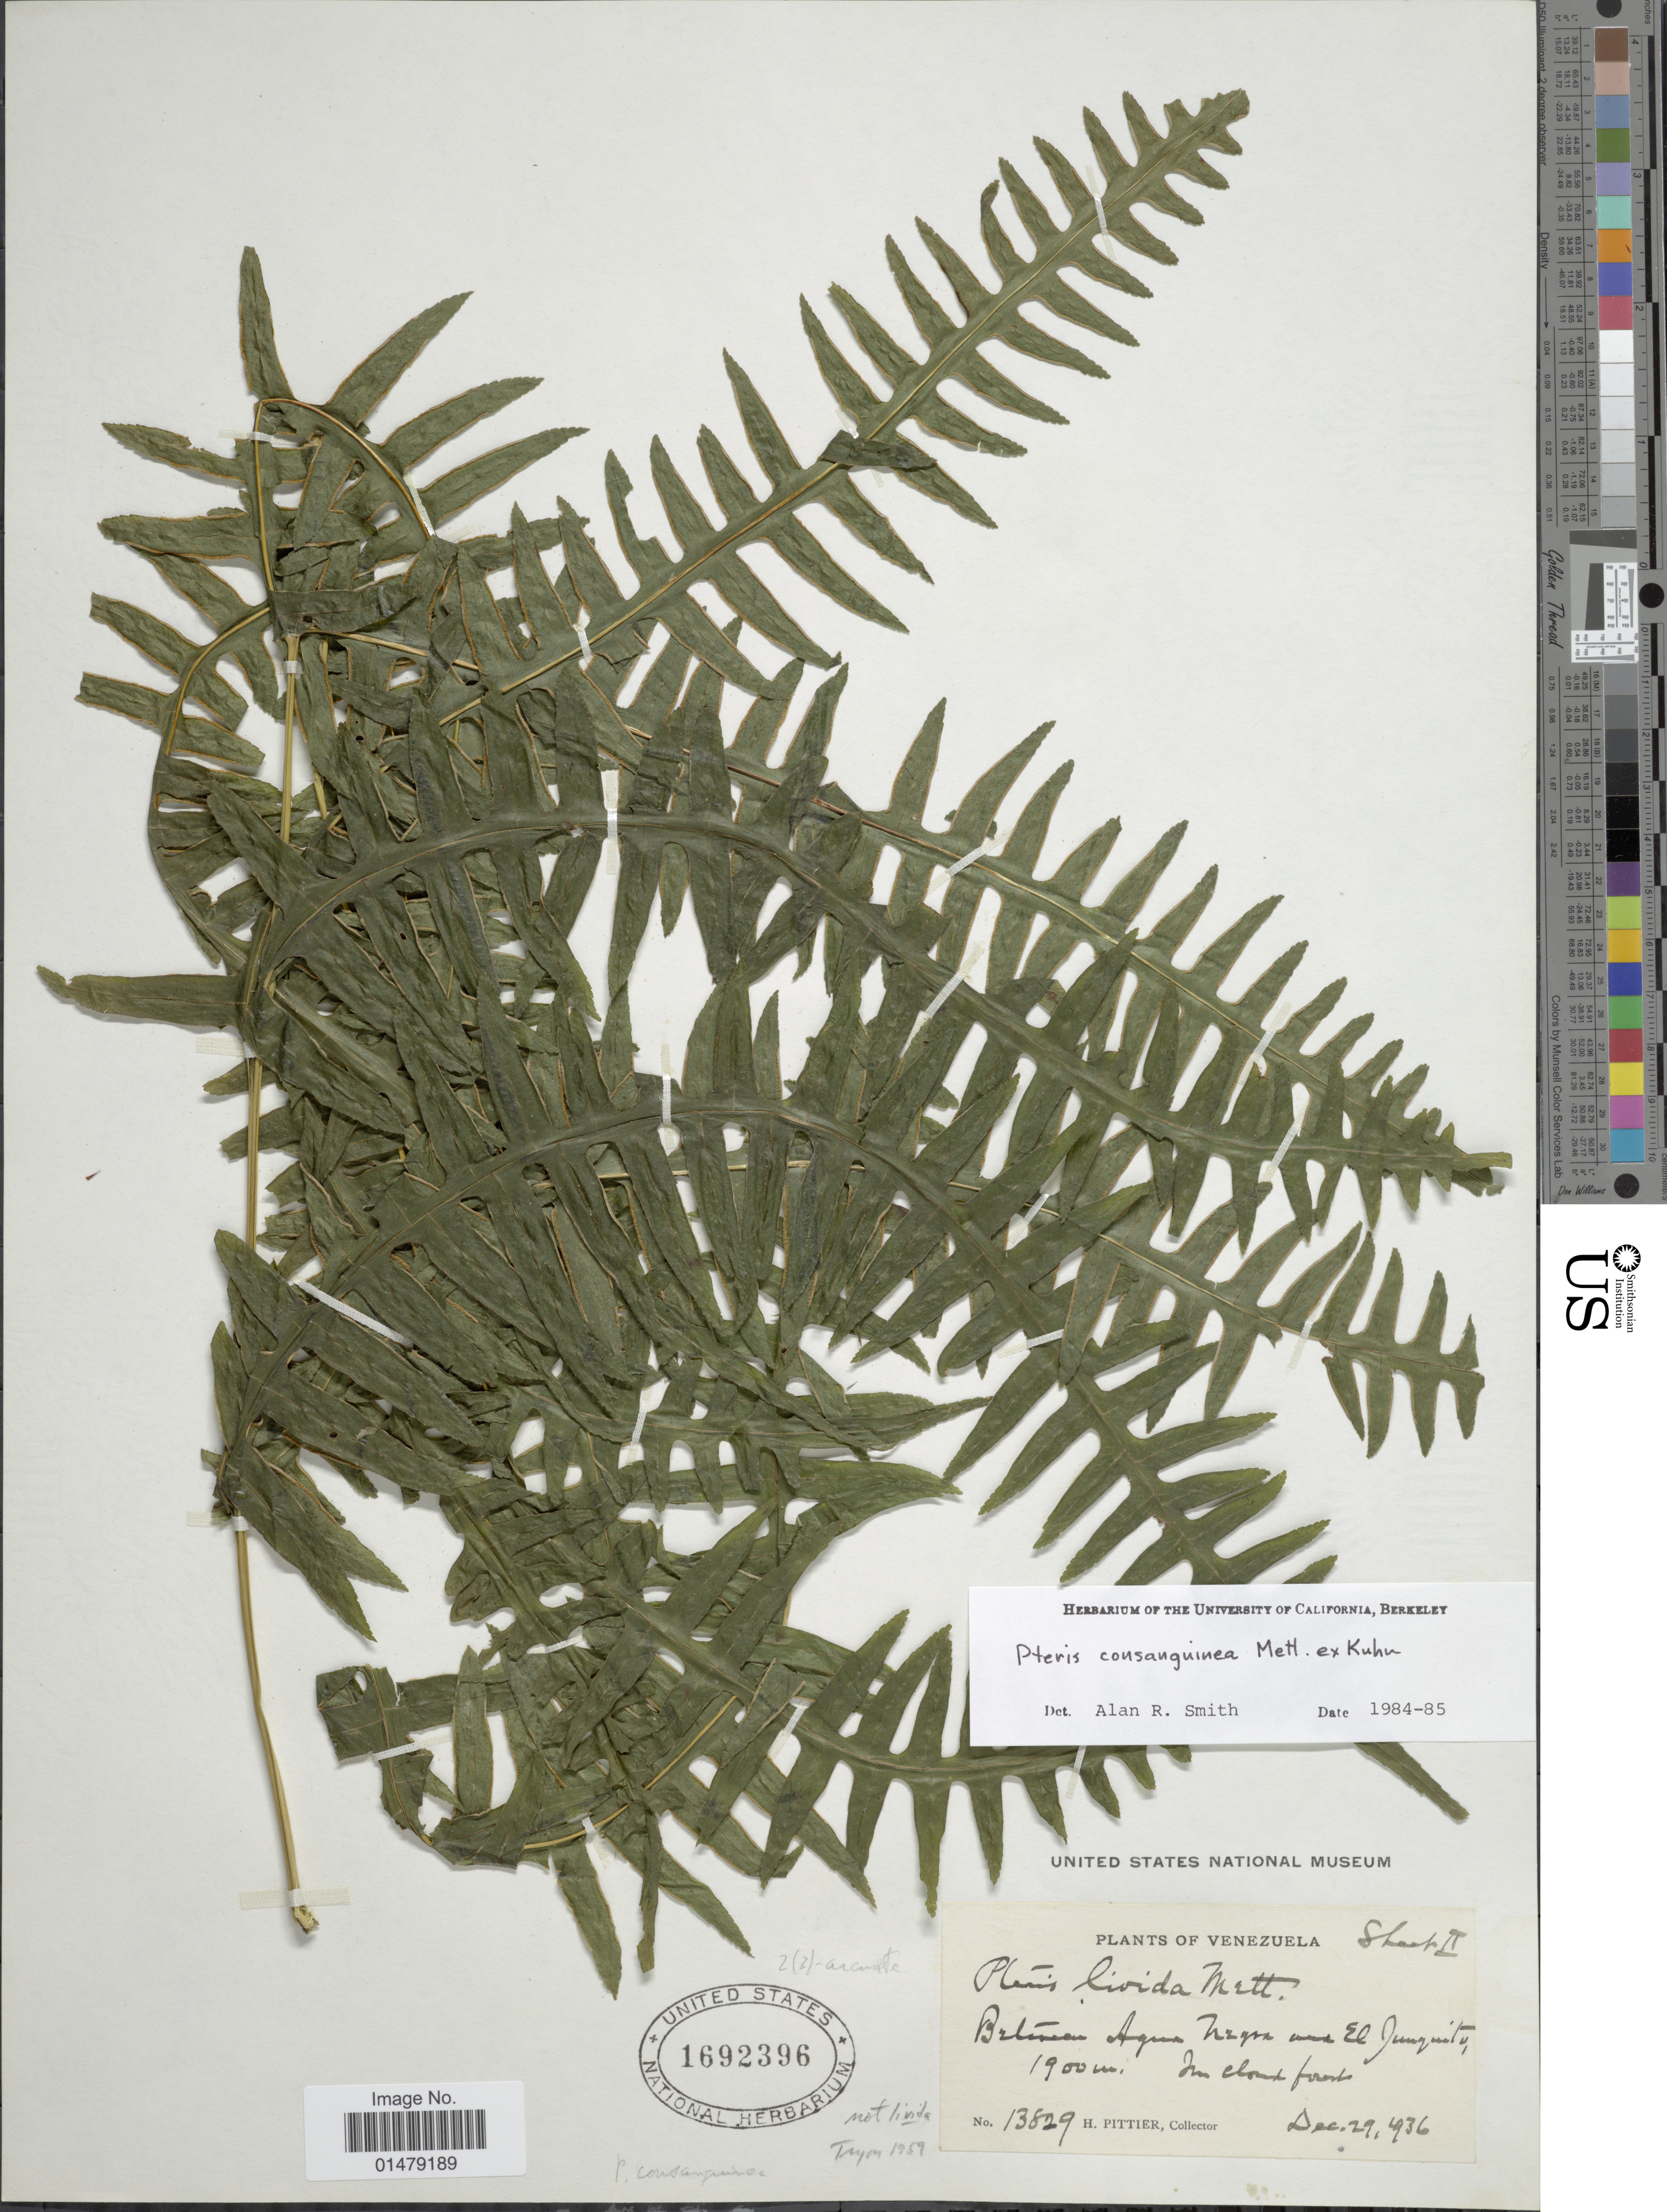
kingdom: Plantae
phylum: Tracheophyta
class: Polypodiopsida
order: Polypodiales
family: Pteridaceae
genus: Pteris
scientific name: Pteris consanguinea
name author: Mett. ex Kuhn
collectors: H. F. Pittier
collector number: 13829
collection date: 1936-12-29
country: Venezuela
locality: Between Agua Negra and El Junquito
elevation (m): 1900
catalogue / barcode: US 1692396